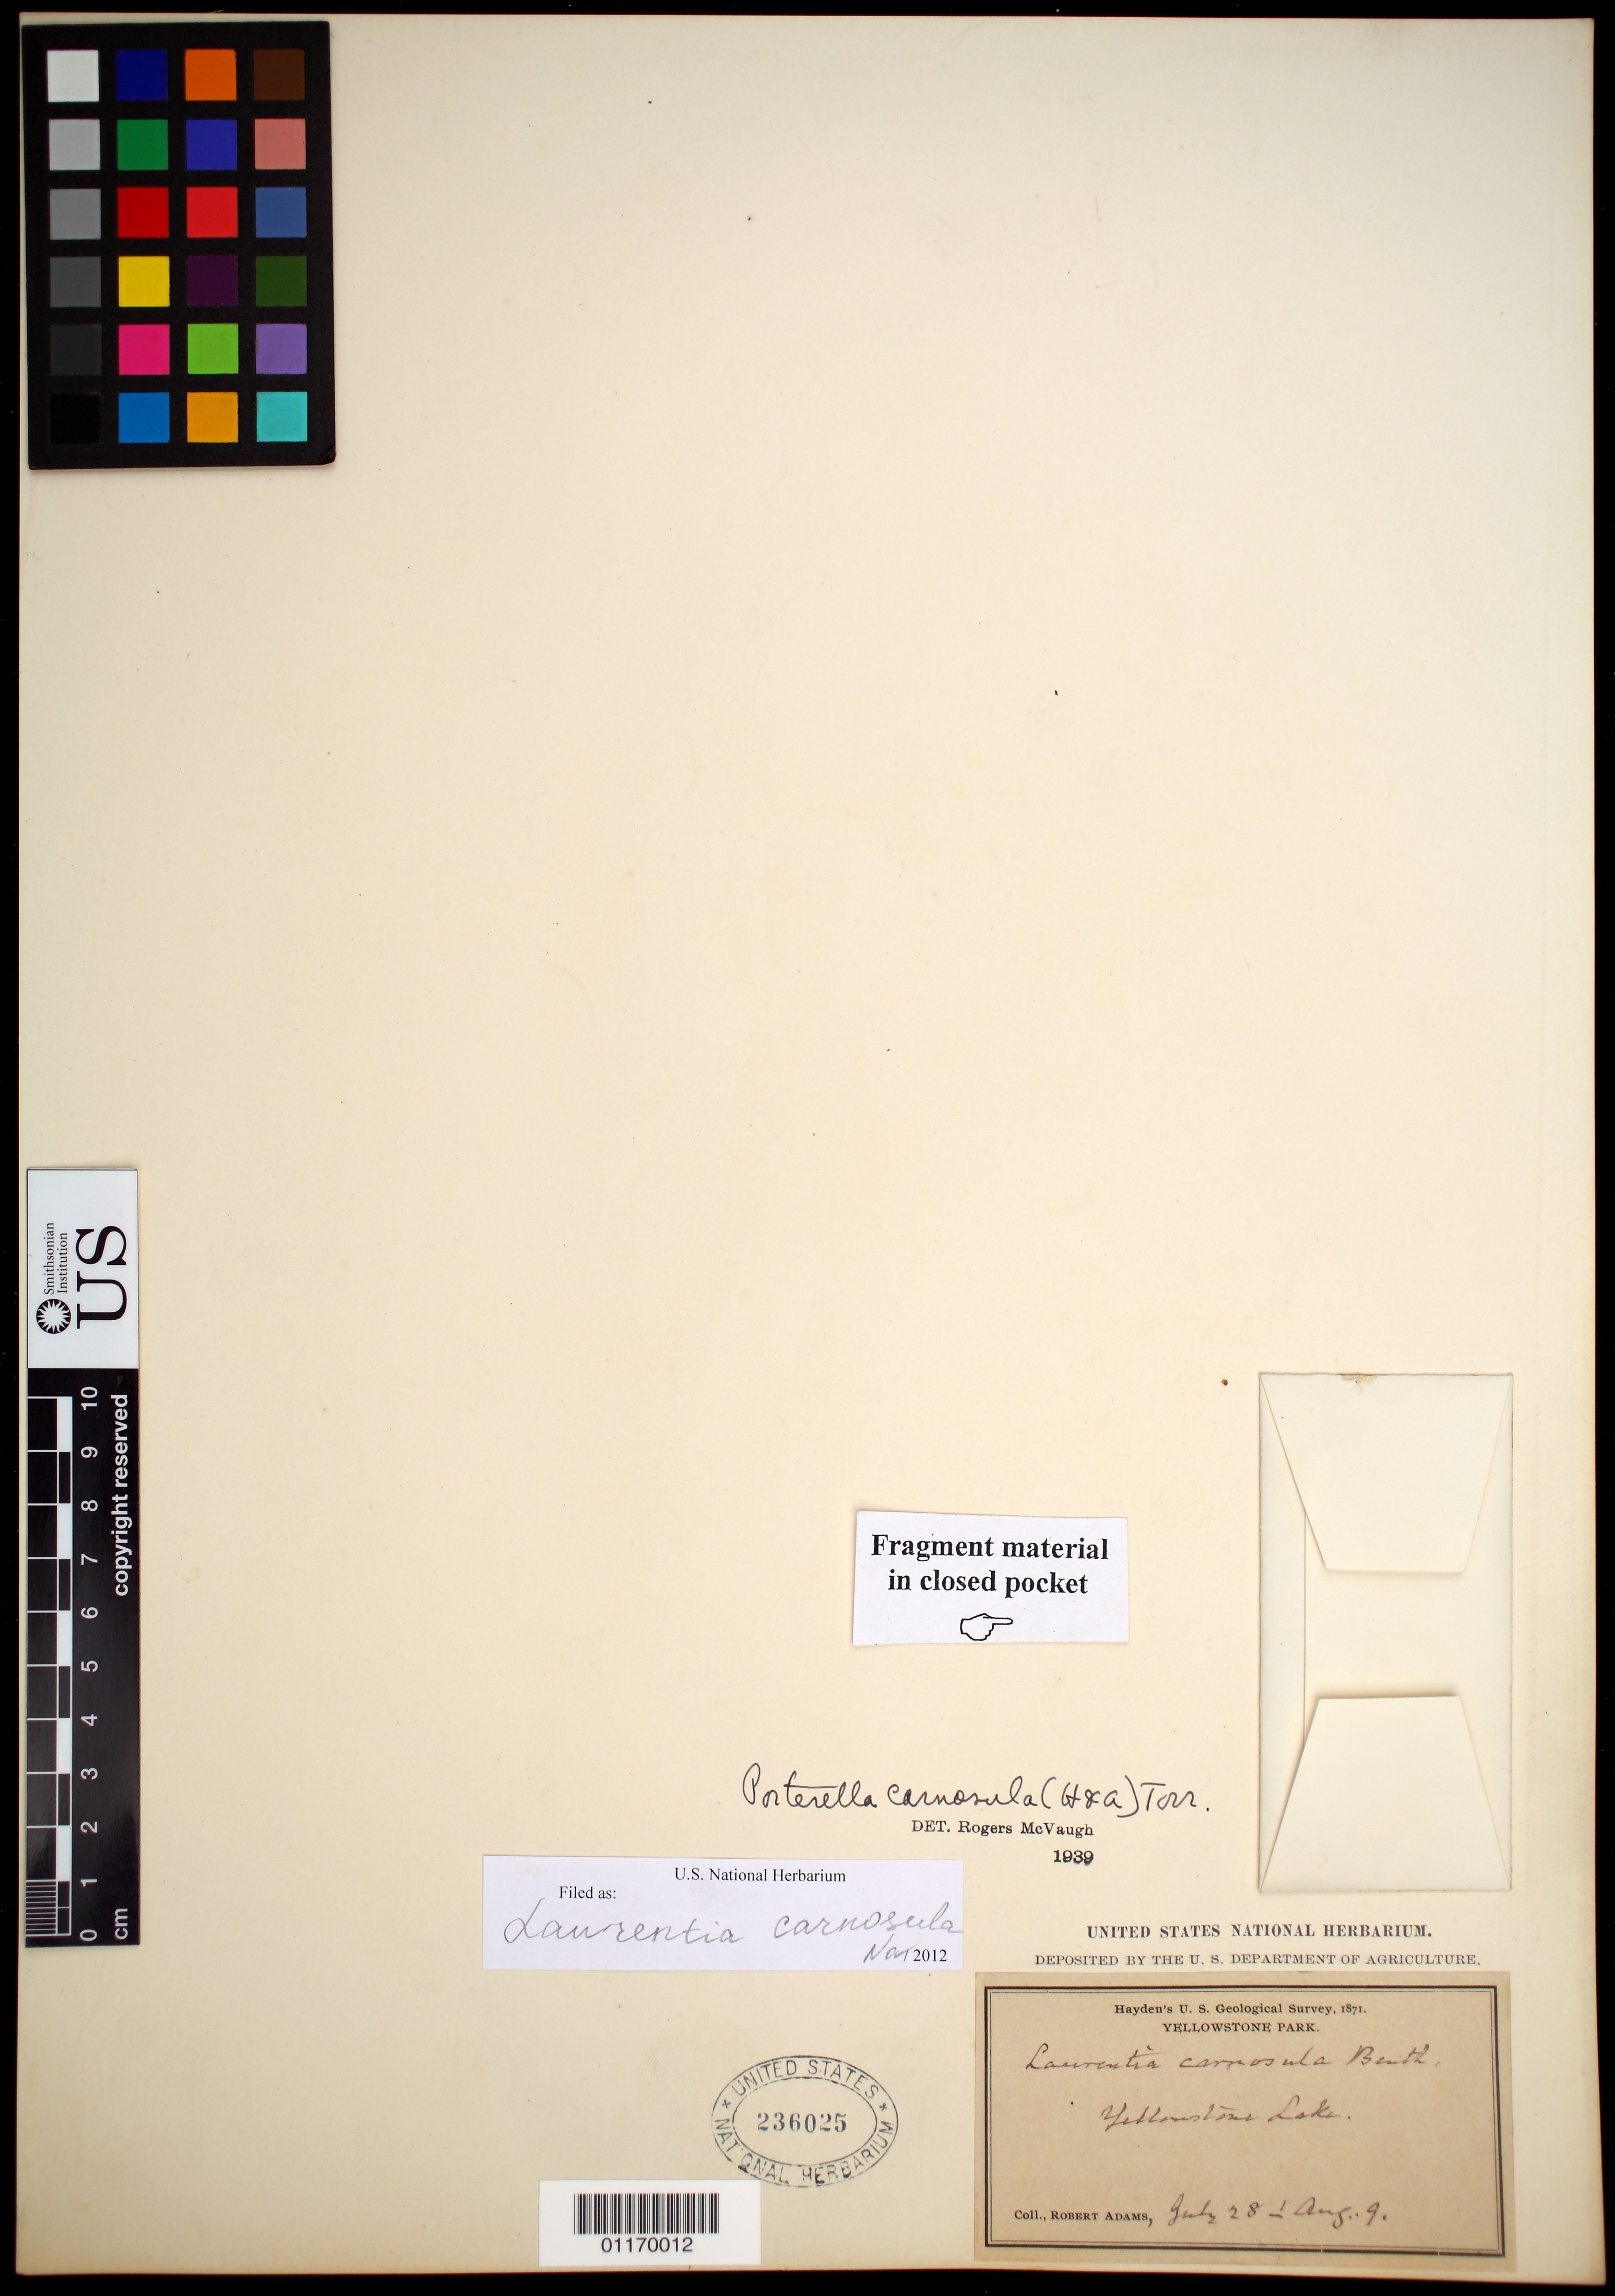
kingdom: Plantae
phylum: Tracheophyta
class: Magnoliopsida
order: Asterales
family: Campanulaceae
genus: Laurentia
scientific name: Laurentia carnosula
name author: (Hook. & Arn.) Benth. ex A. Gray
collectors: R. Adams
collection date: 1871-07-28/1871-08-09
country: United States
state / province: Wyoming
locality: Yellowstone Lake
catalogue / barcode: US 236025